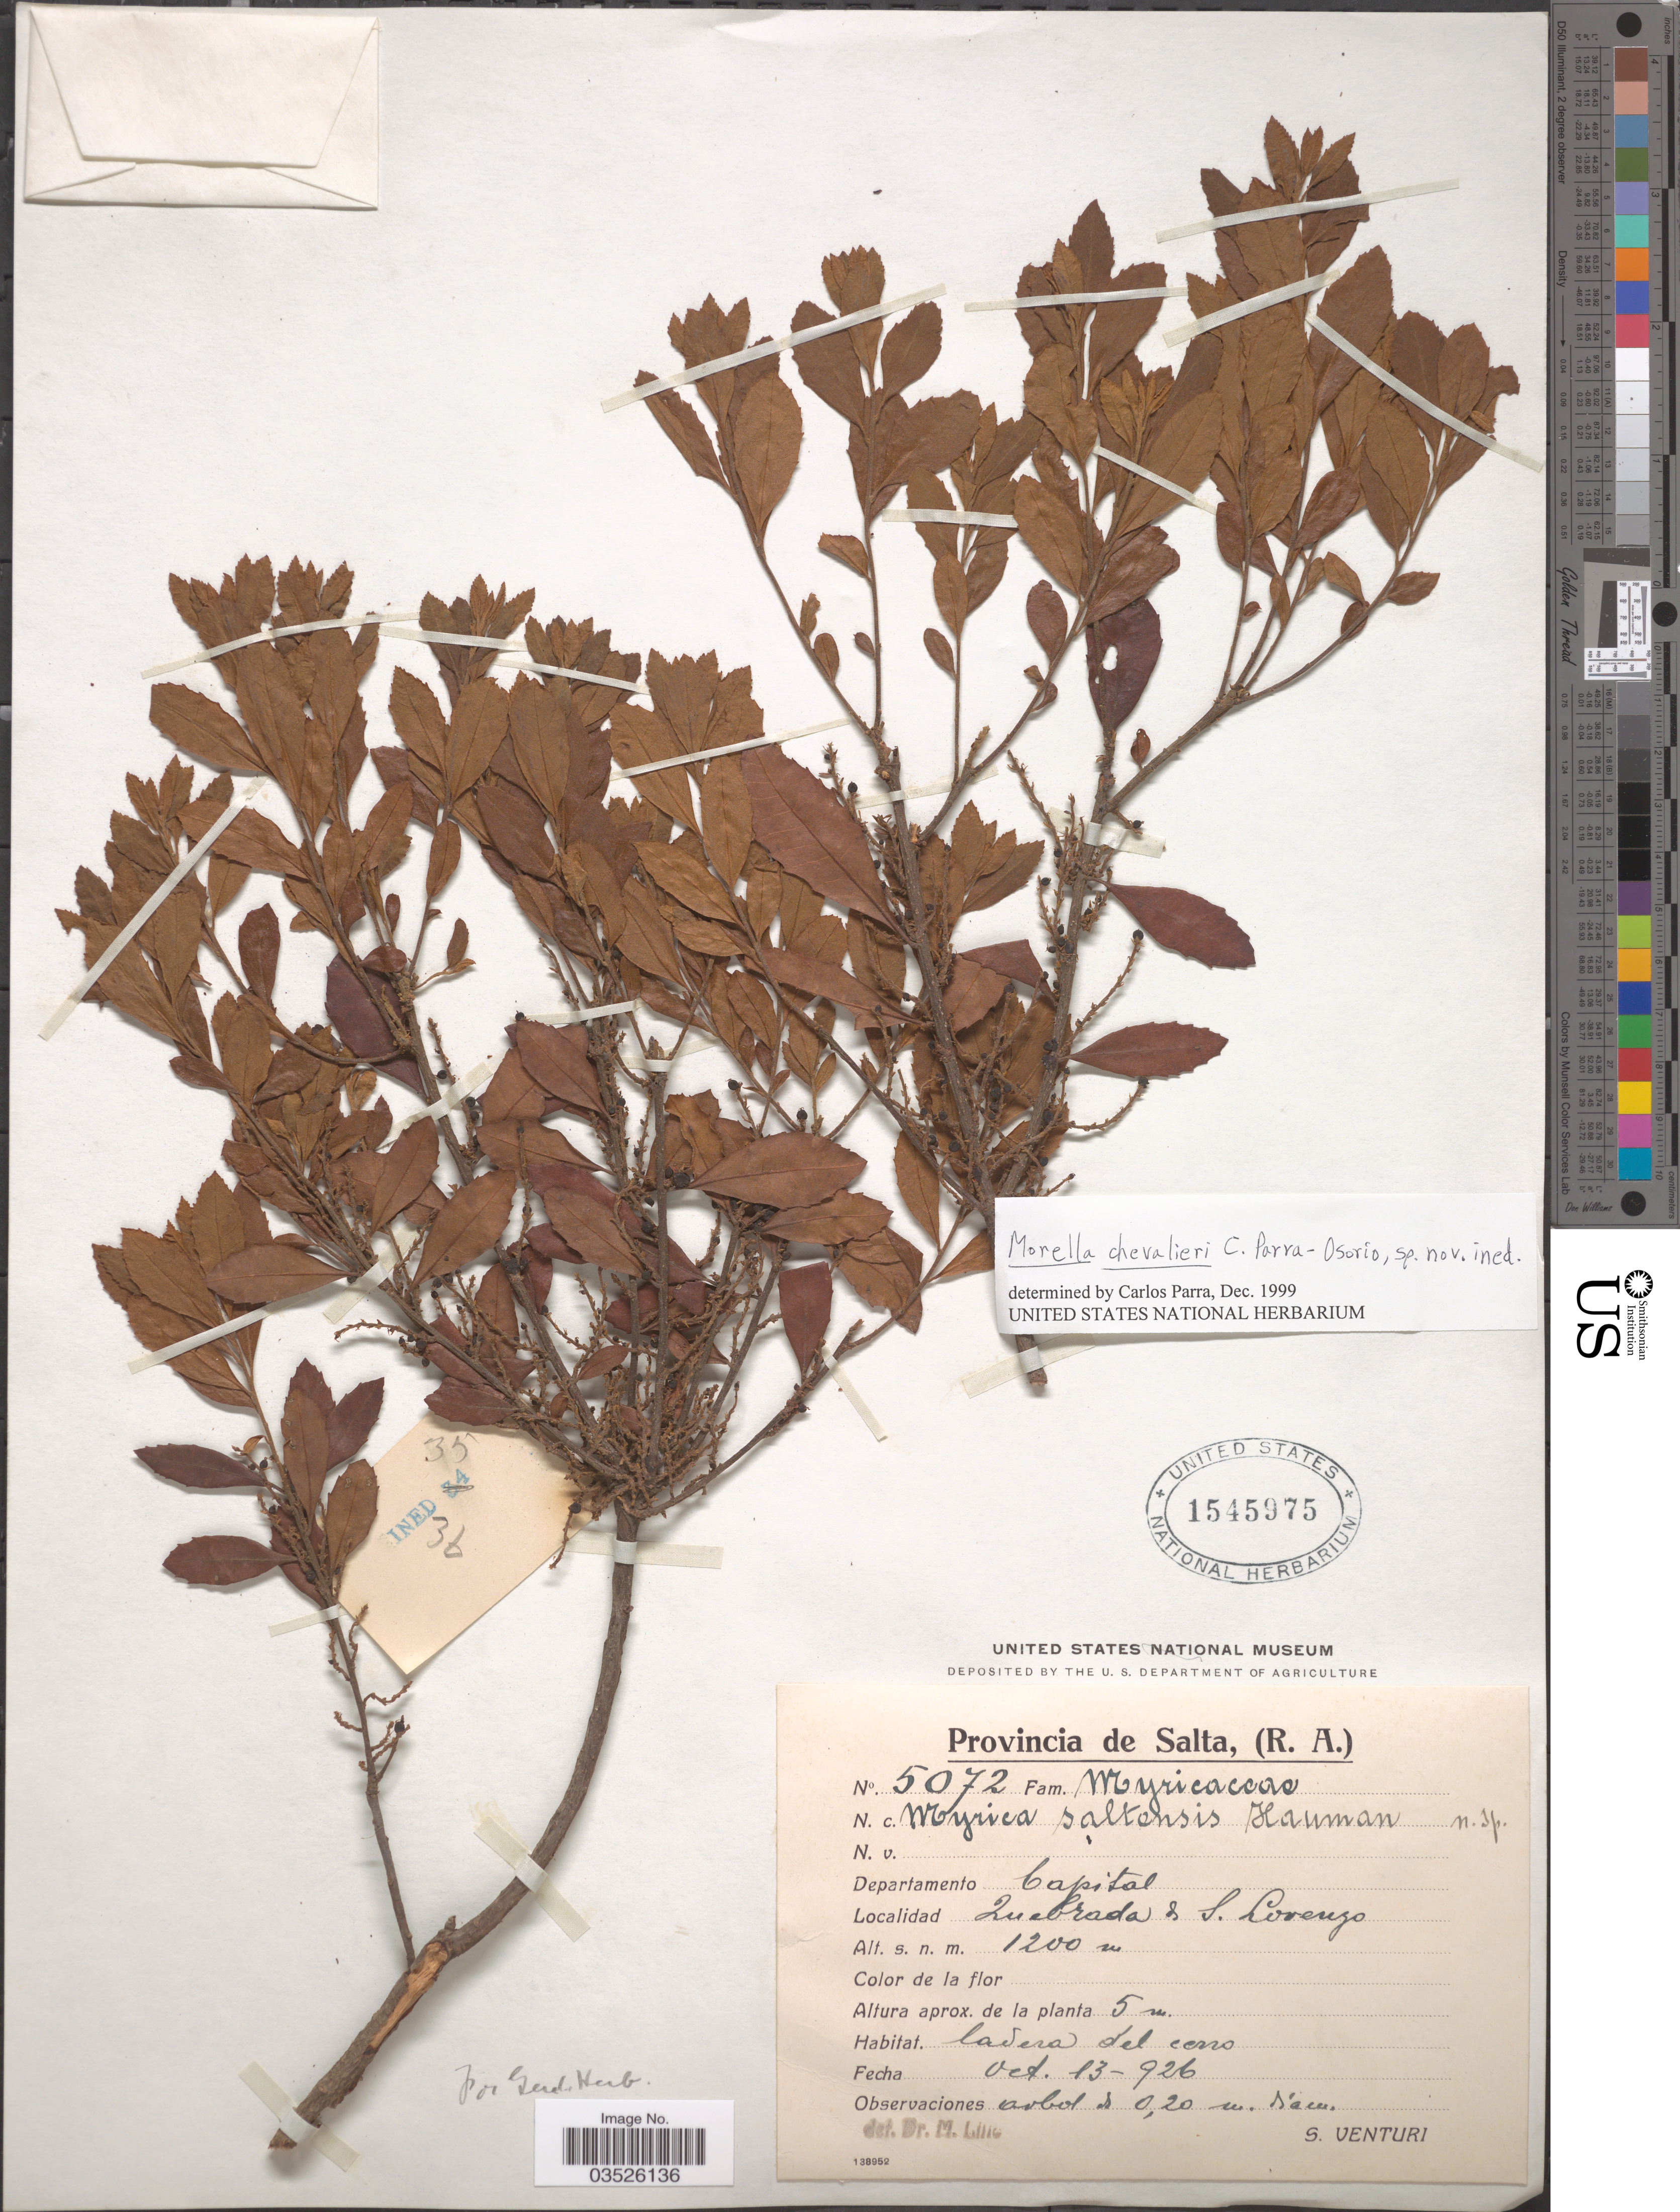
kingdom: Plantae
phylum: Tracheophyta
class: Magnoliopsida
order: Fagales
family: Myricaceae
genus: Morella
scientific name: Morella chevalieri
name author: Parra-Os.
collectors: S. Venturi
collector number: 5072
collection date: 1926-10-13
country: Argentina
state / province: Salta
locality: Departamento Capital. Quebrada de S. Lorenzo.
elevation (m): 1200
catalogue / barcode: US 1545975